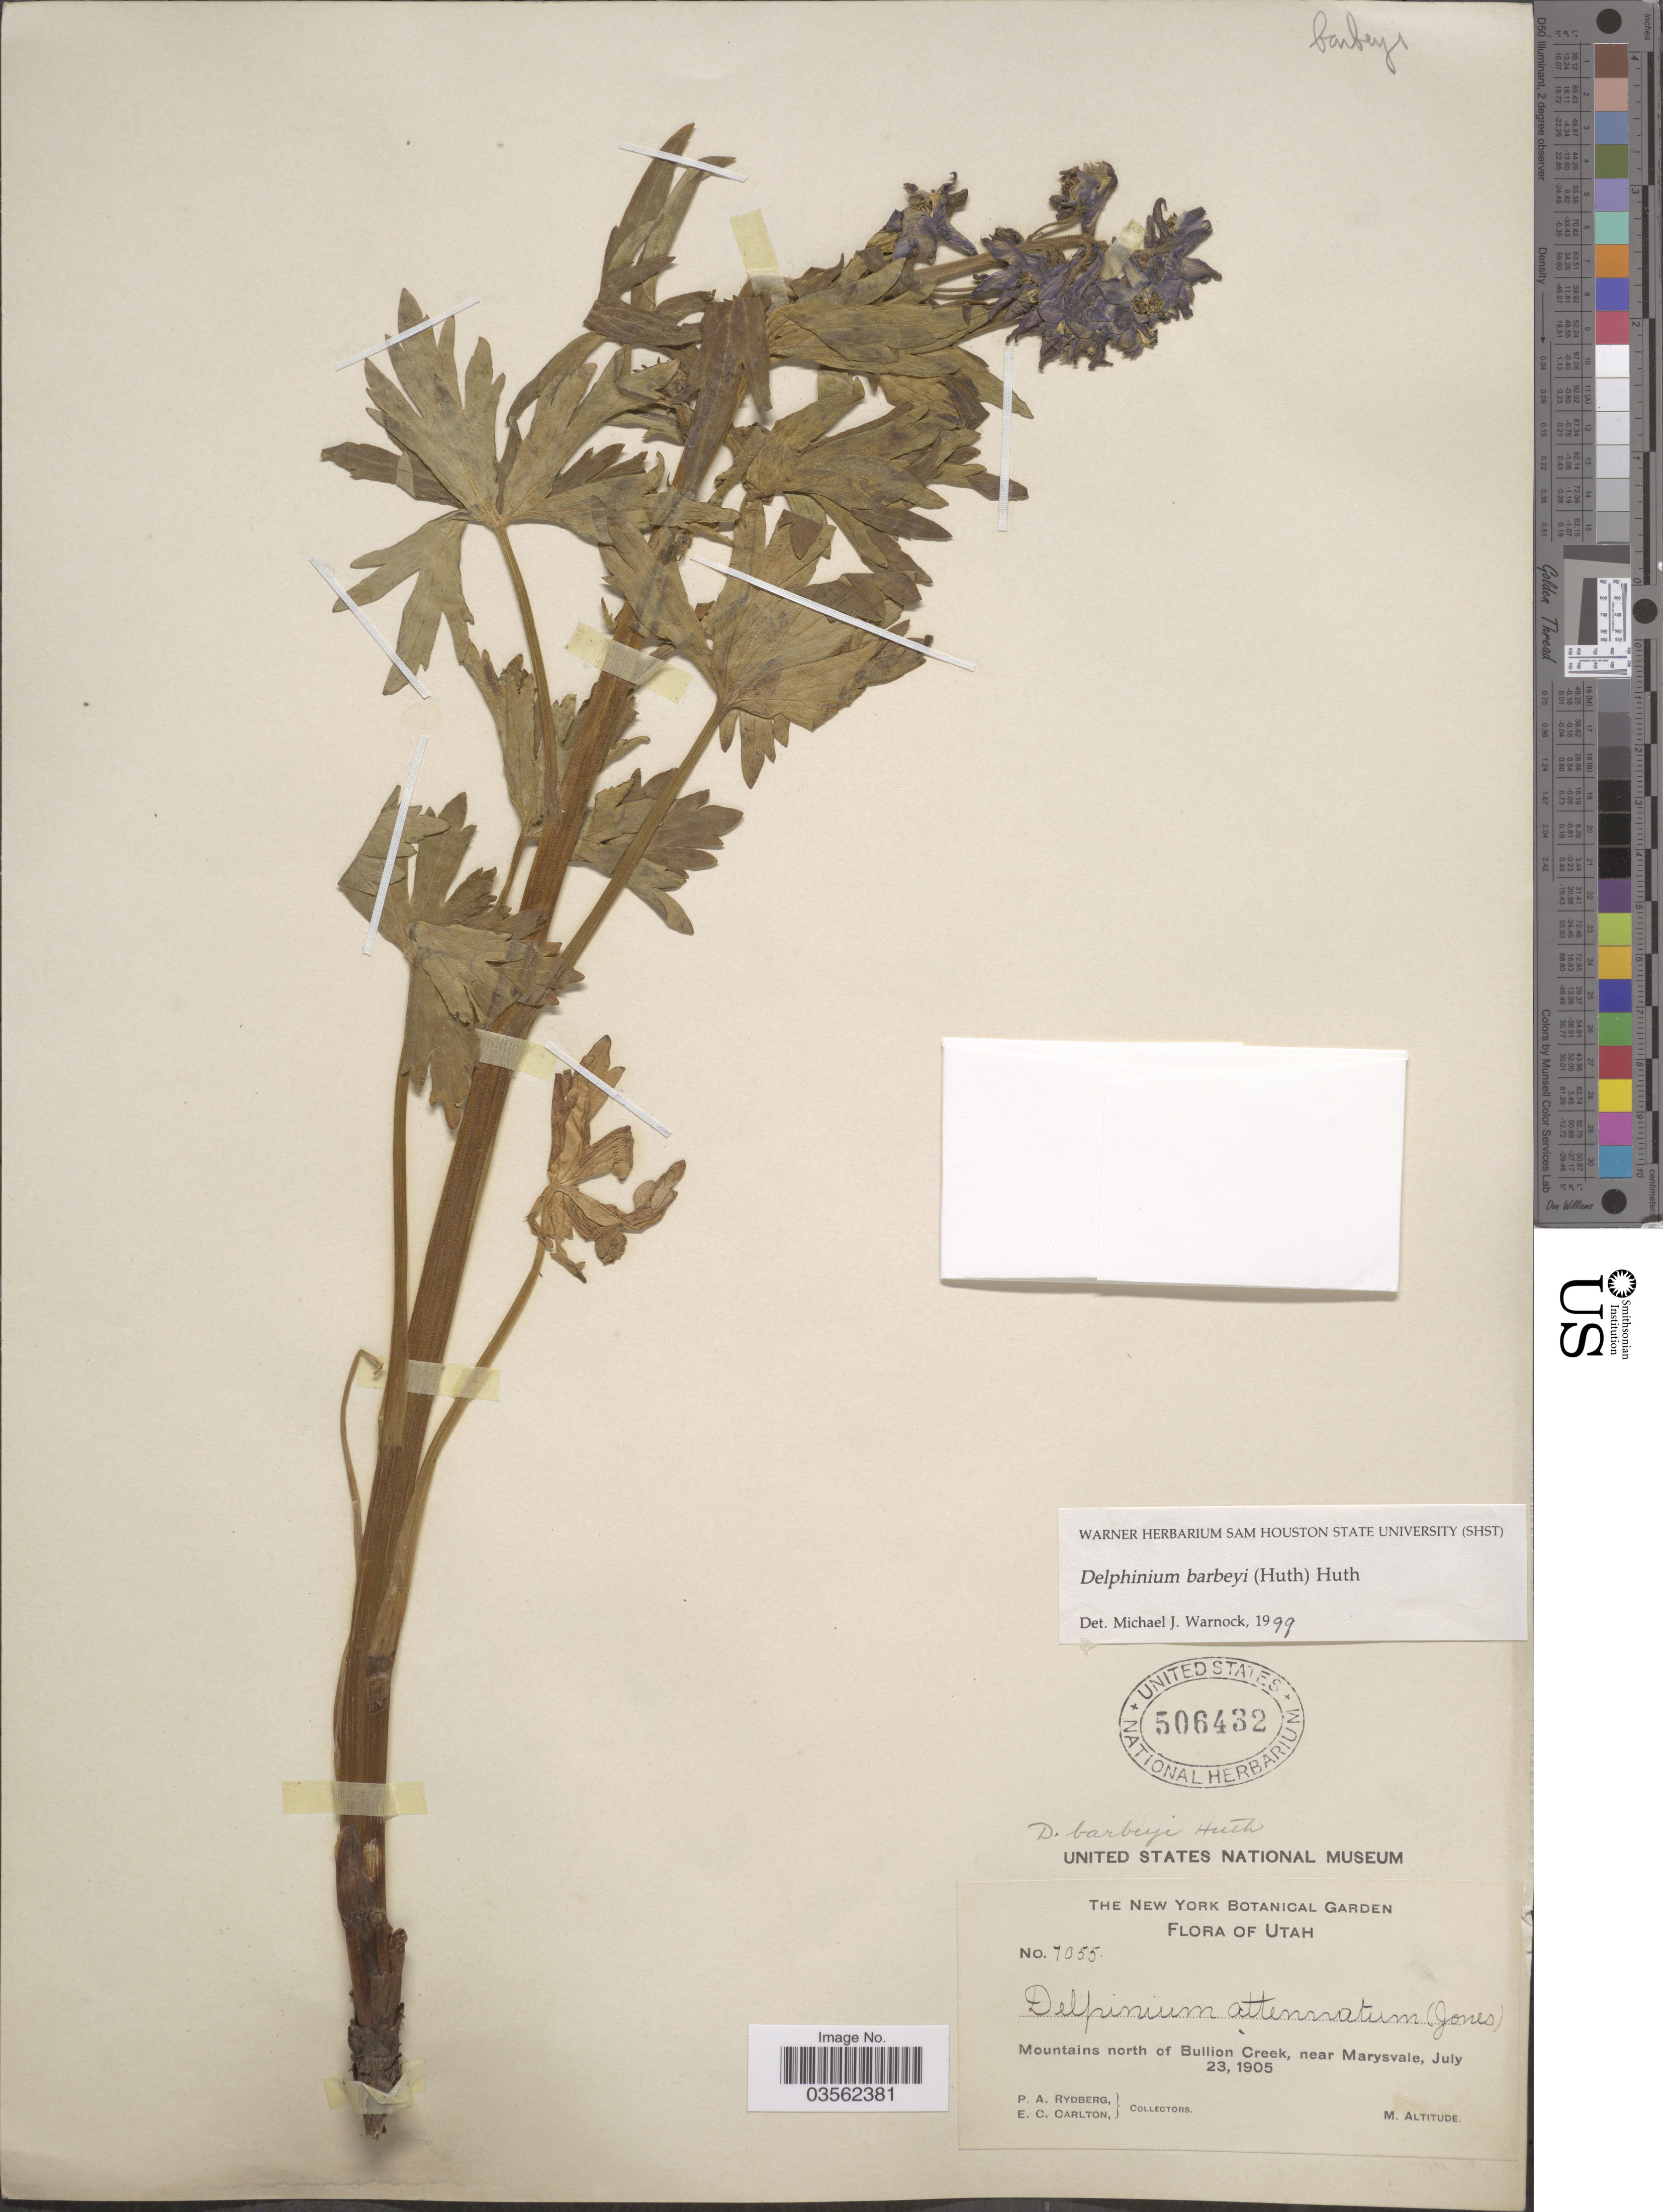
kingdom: Plantae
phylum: Tracheophyta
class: Magnoliopsida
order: Ranunculales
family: Ranunculaceae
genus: Delphinium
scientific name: Delphinium barbeyi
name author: (Huth) Huth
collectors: P. A. Rydberg & E. Carlton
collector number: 7055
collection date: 1905-07-23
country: United States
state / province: Utah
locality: Mountains north of Bullion Creek, near Marysvale.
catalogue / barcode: US 506432